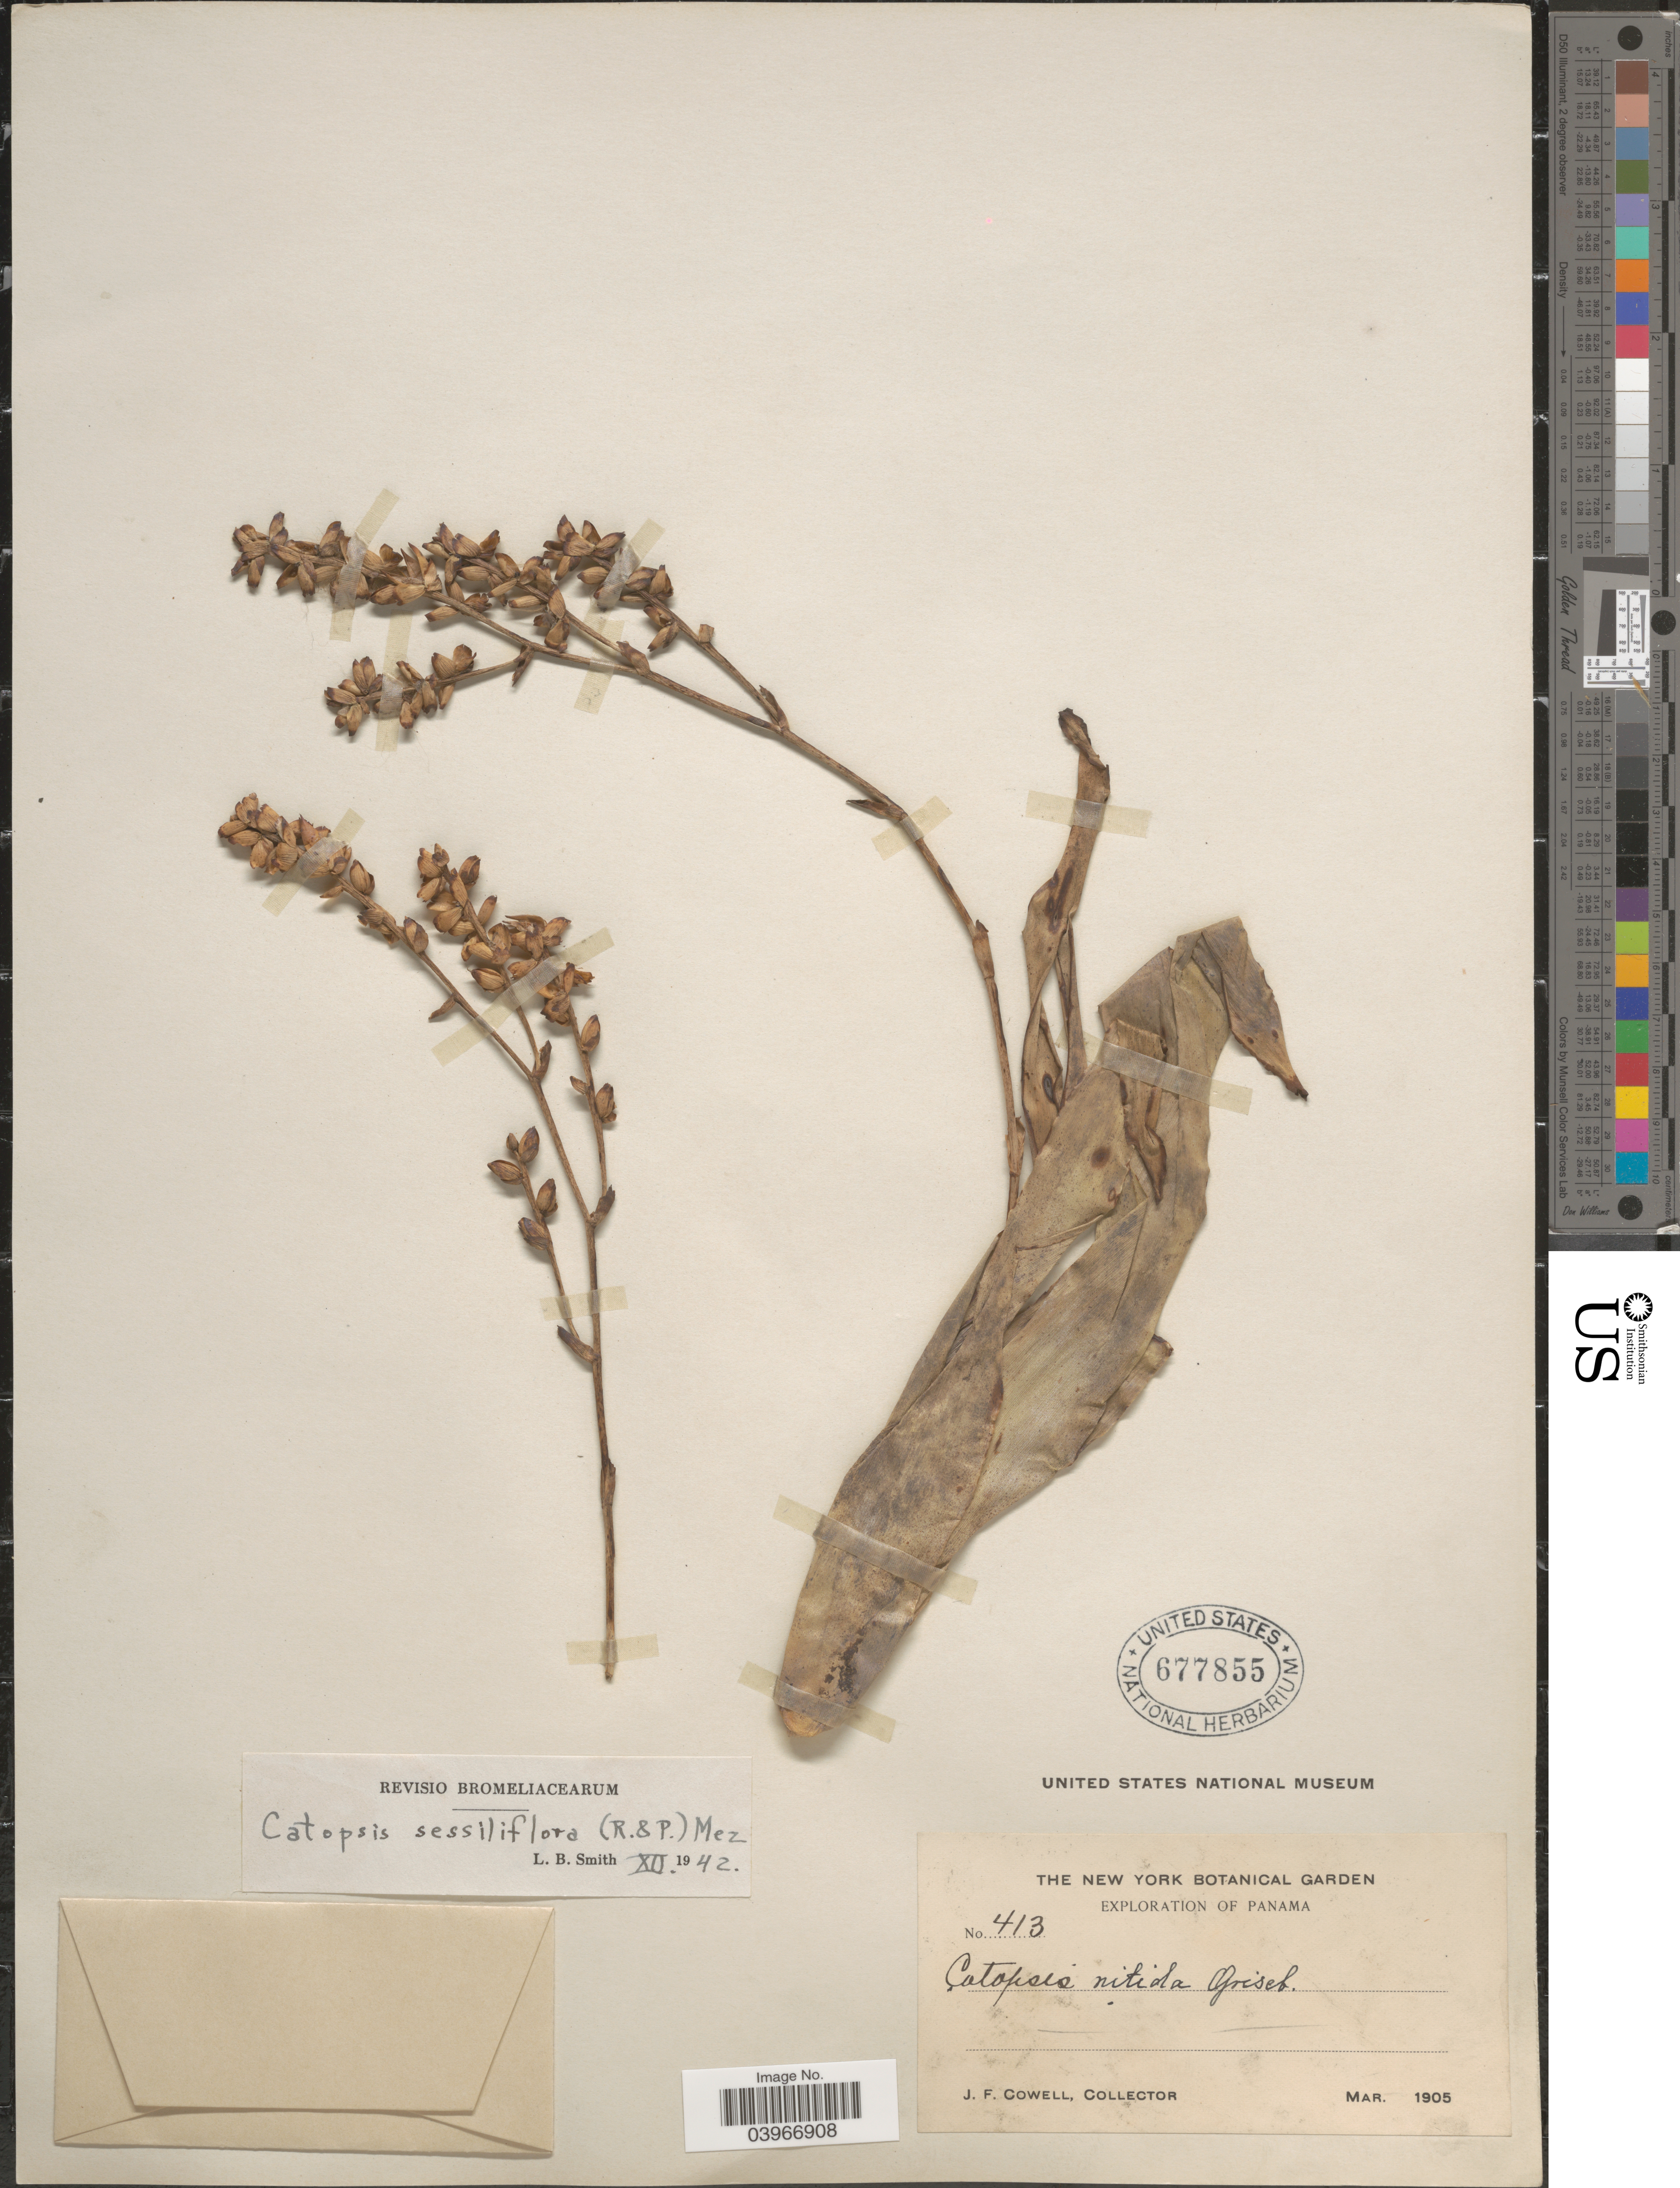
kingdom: Plantae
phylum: Tracheophyta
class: Liliopsida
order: Poales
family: Bromeliaceae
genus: Catopsis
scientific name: Catopsis sessiliflora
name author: (Ruiz & Pav.) Mez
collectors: J. F. Cowell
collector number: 413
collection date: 1905-03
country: Panama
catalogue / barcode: US 677855